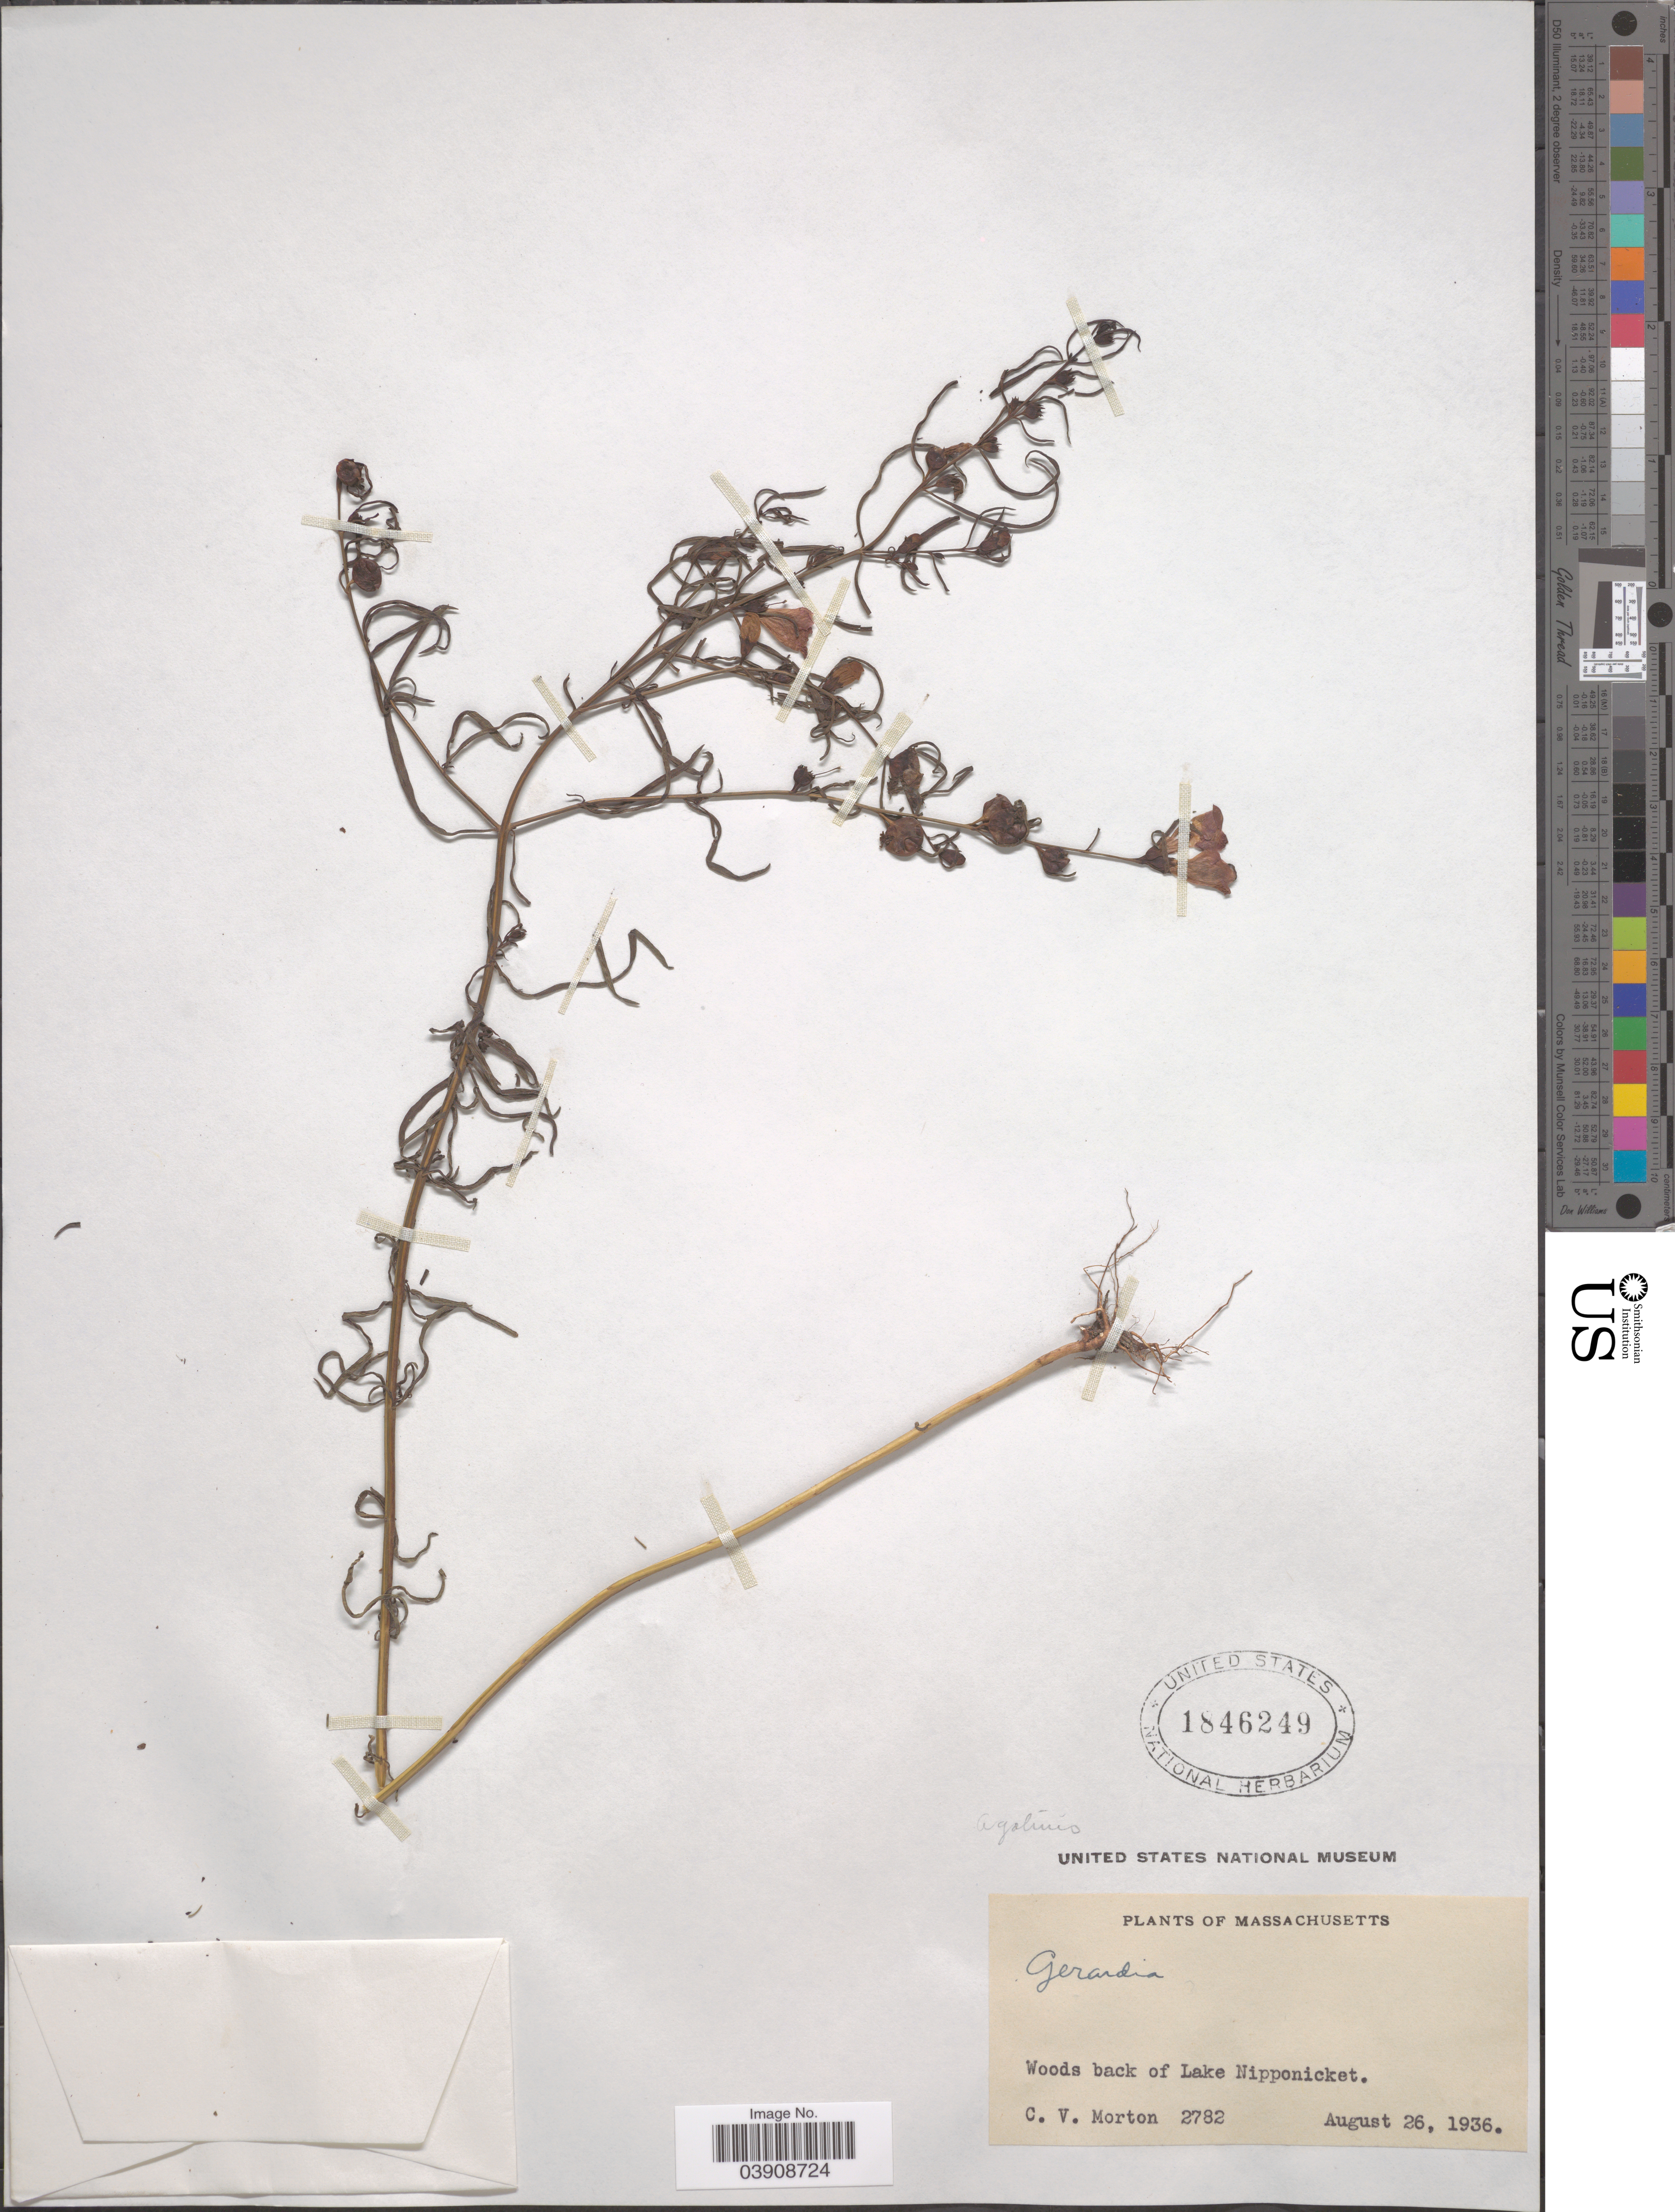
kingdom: Plantae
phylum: Tracheophyta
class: Magnoliopsida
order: Lamiales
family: Orobanchaceae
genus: Agalinis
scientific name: Agalinis sp.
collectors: C. V. Morton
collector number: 2782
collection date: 1936-08-26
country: United States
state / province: Massachusetts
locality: Woods back of Lake Nipponicket.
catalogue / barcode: US 1846249